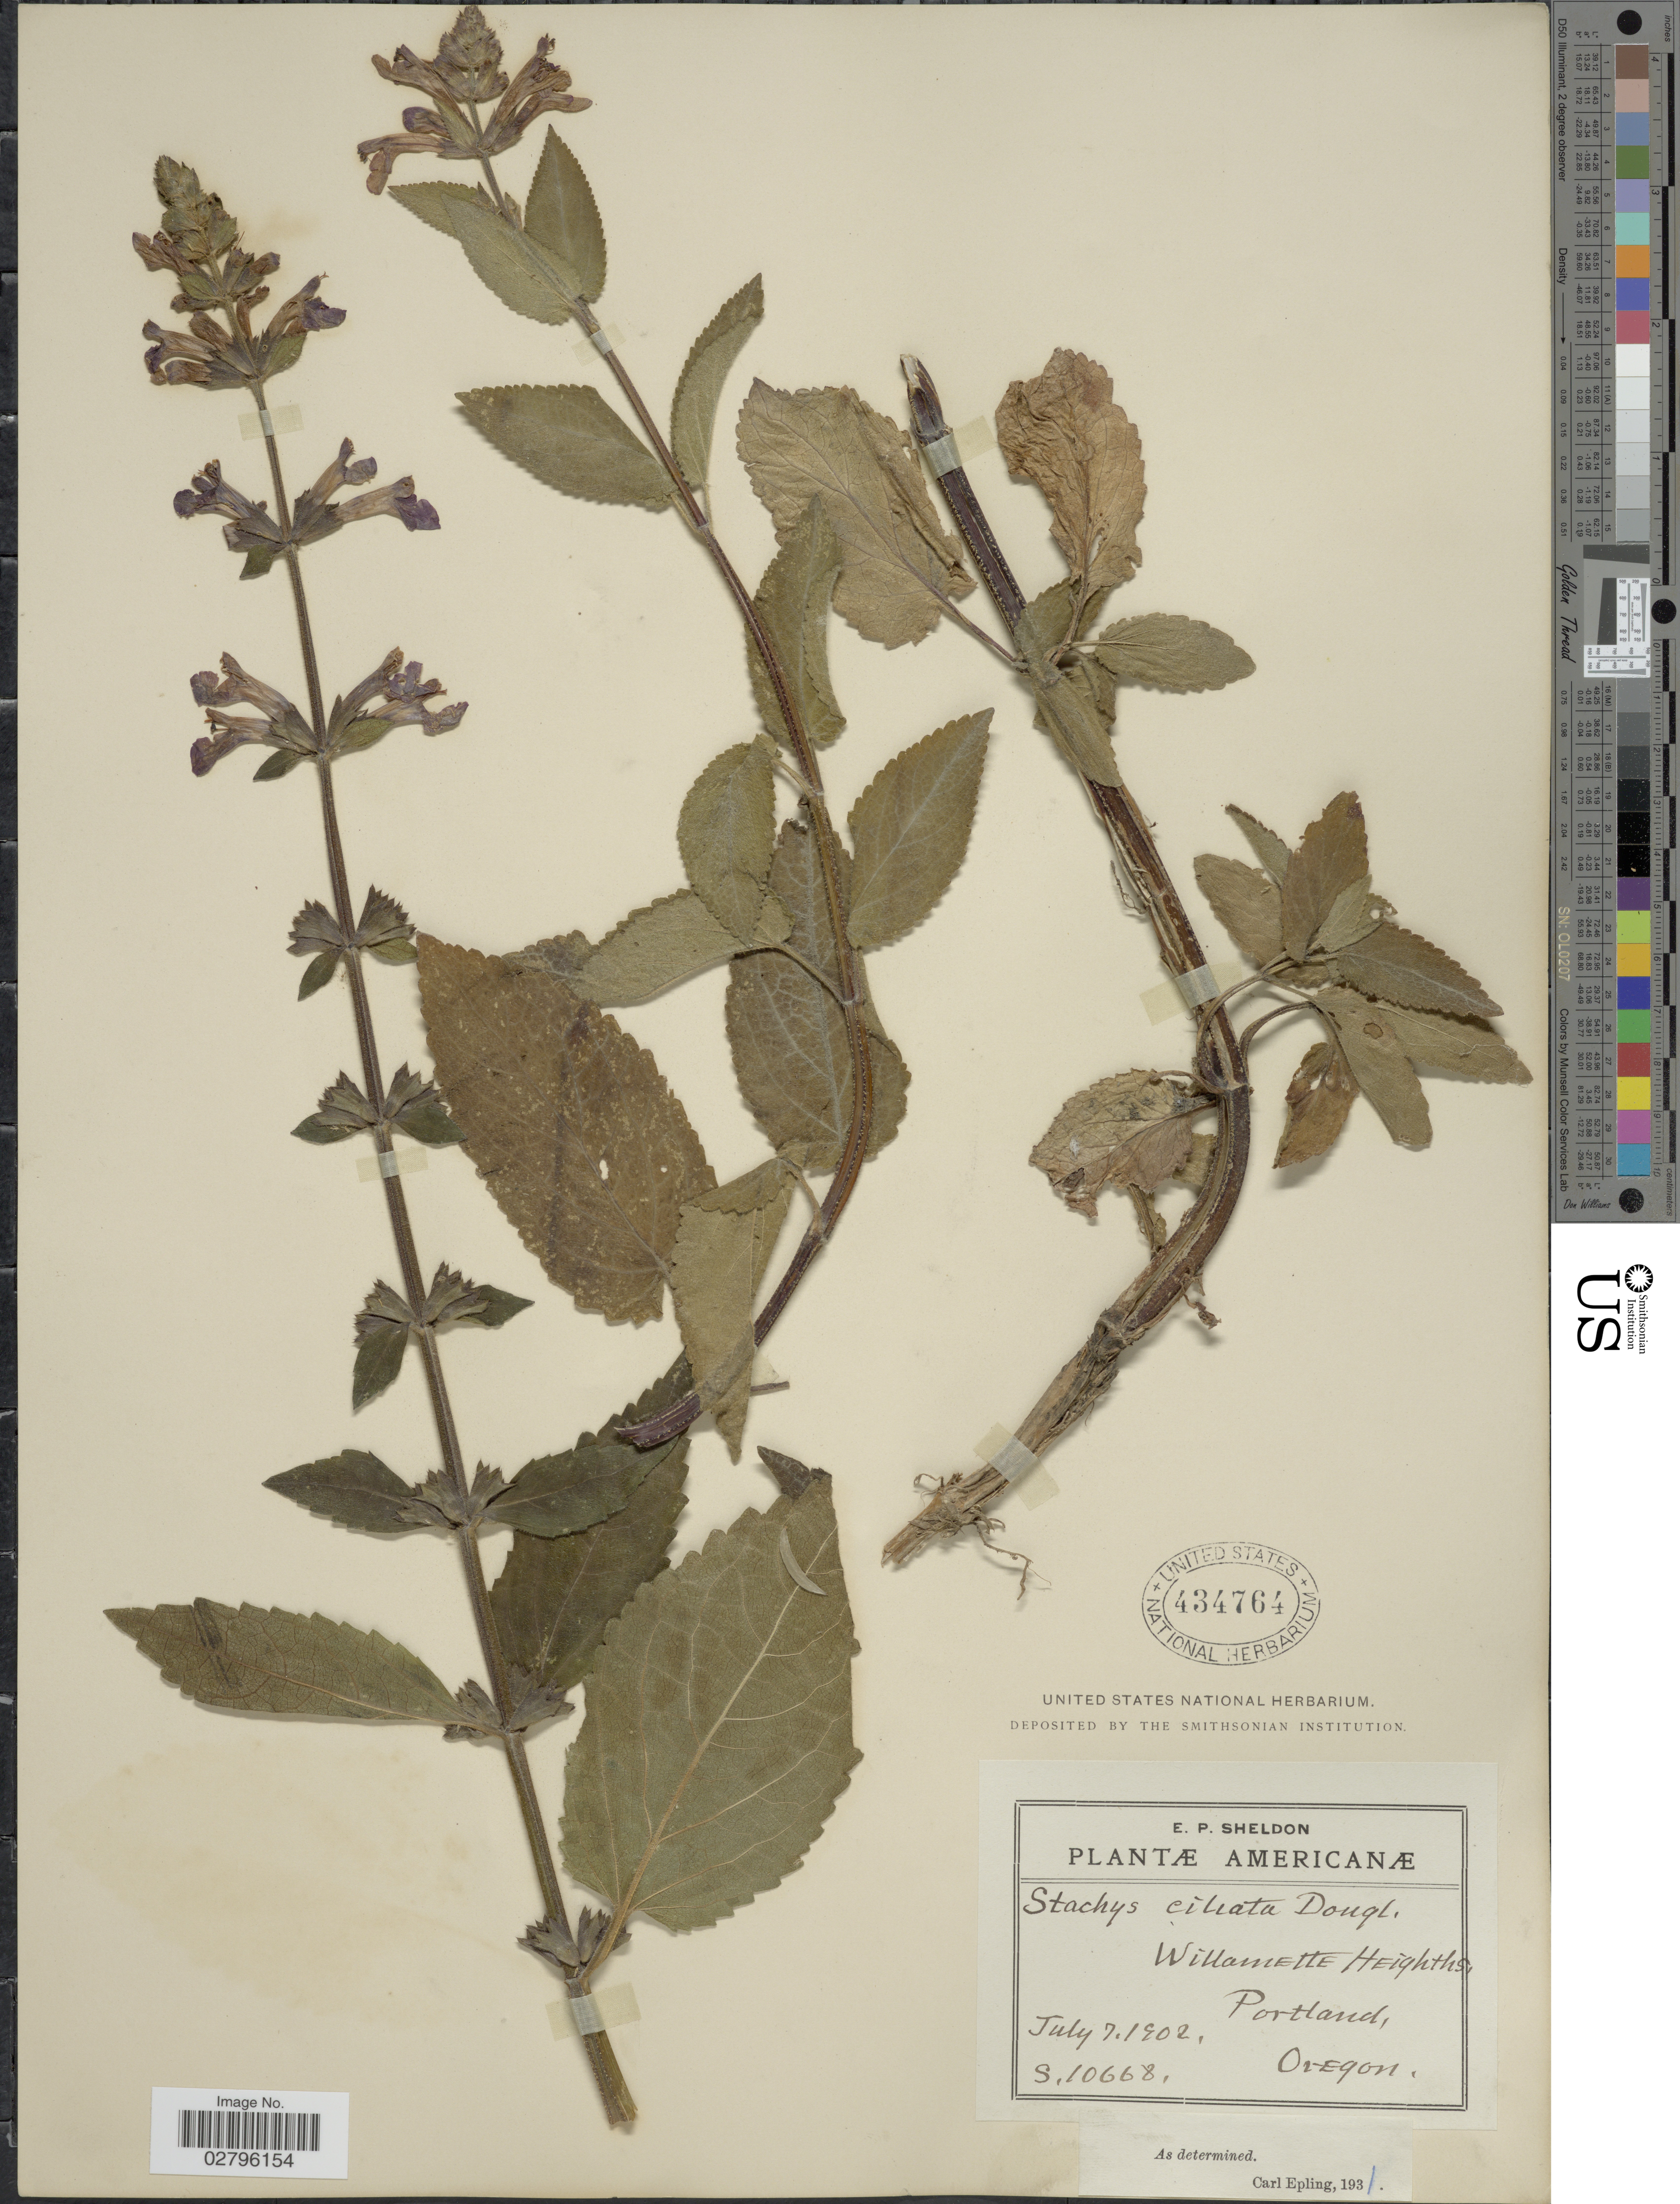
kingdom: Plantae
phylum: Tracheophyta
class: Magnoliopsida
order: Lamiales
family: Lamiaceae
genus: Stachys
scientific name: Stachys ciliata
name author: Douglas ex Benth.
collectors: E. P. Sheldon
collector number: S10668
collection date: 1902-07-07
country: United States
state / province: Oregon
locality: Willamette Heights, Portland, Oregon.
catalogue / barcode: US 434764